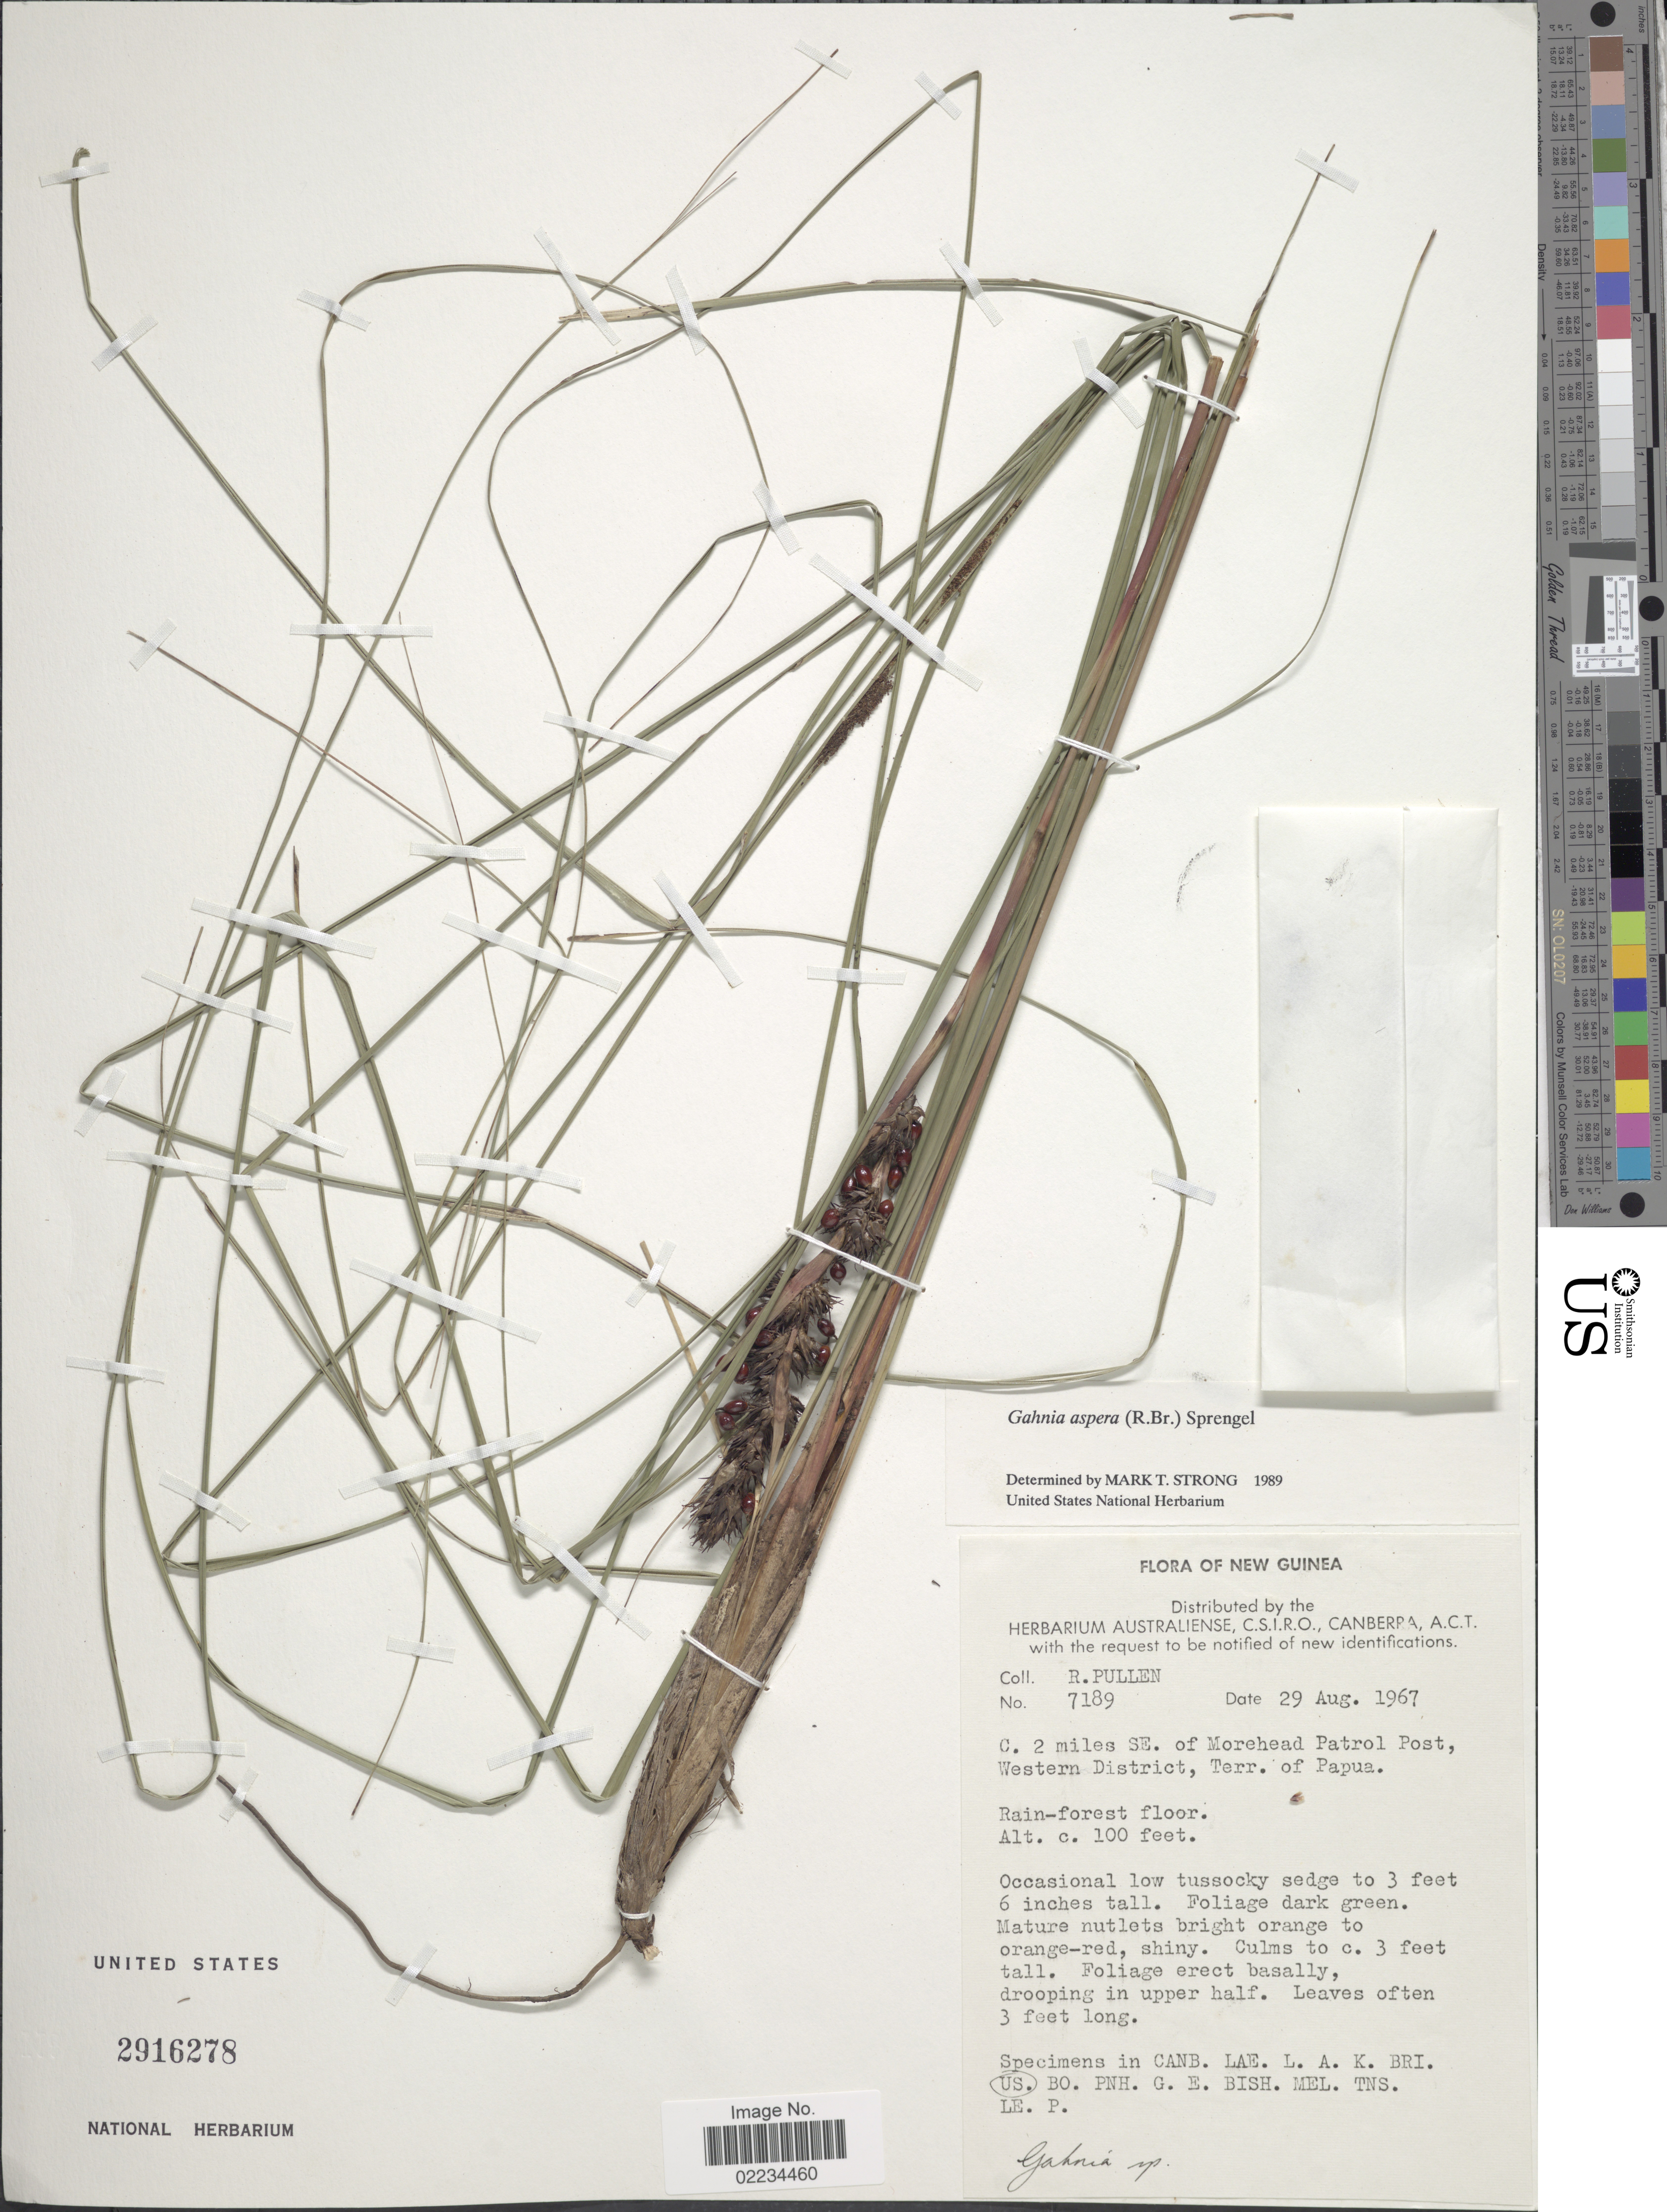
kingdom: Plantae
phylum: Tracheophyta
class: Liliopsida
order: Poales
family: Cyperaceae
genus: Gahnia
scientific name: Gahnia aspera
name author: (R. Br.) Spreng.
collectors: R. Pullen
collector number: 7189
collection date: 1967-08-29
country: Papua New Guinea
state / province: Manus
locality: New Guinea, C. 2 miles SE of Morehead Patrol Post, Western District, Terr. of Papua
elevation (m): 30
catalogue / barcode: US 2916278